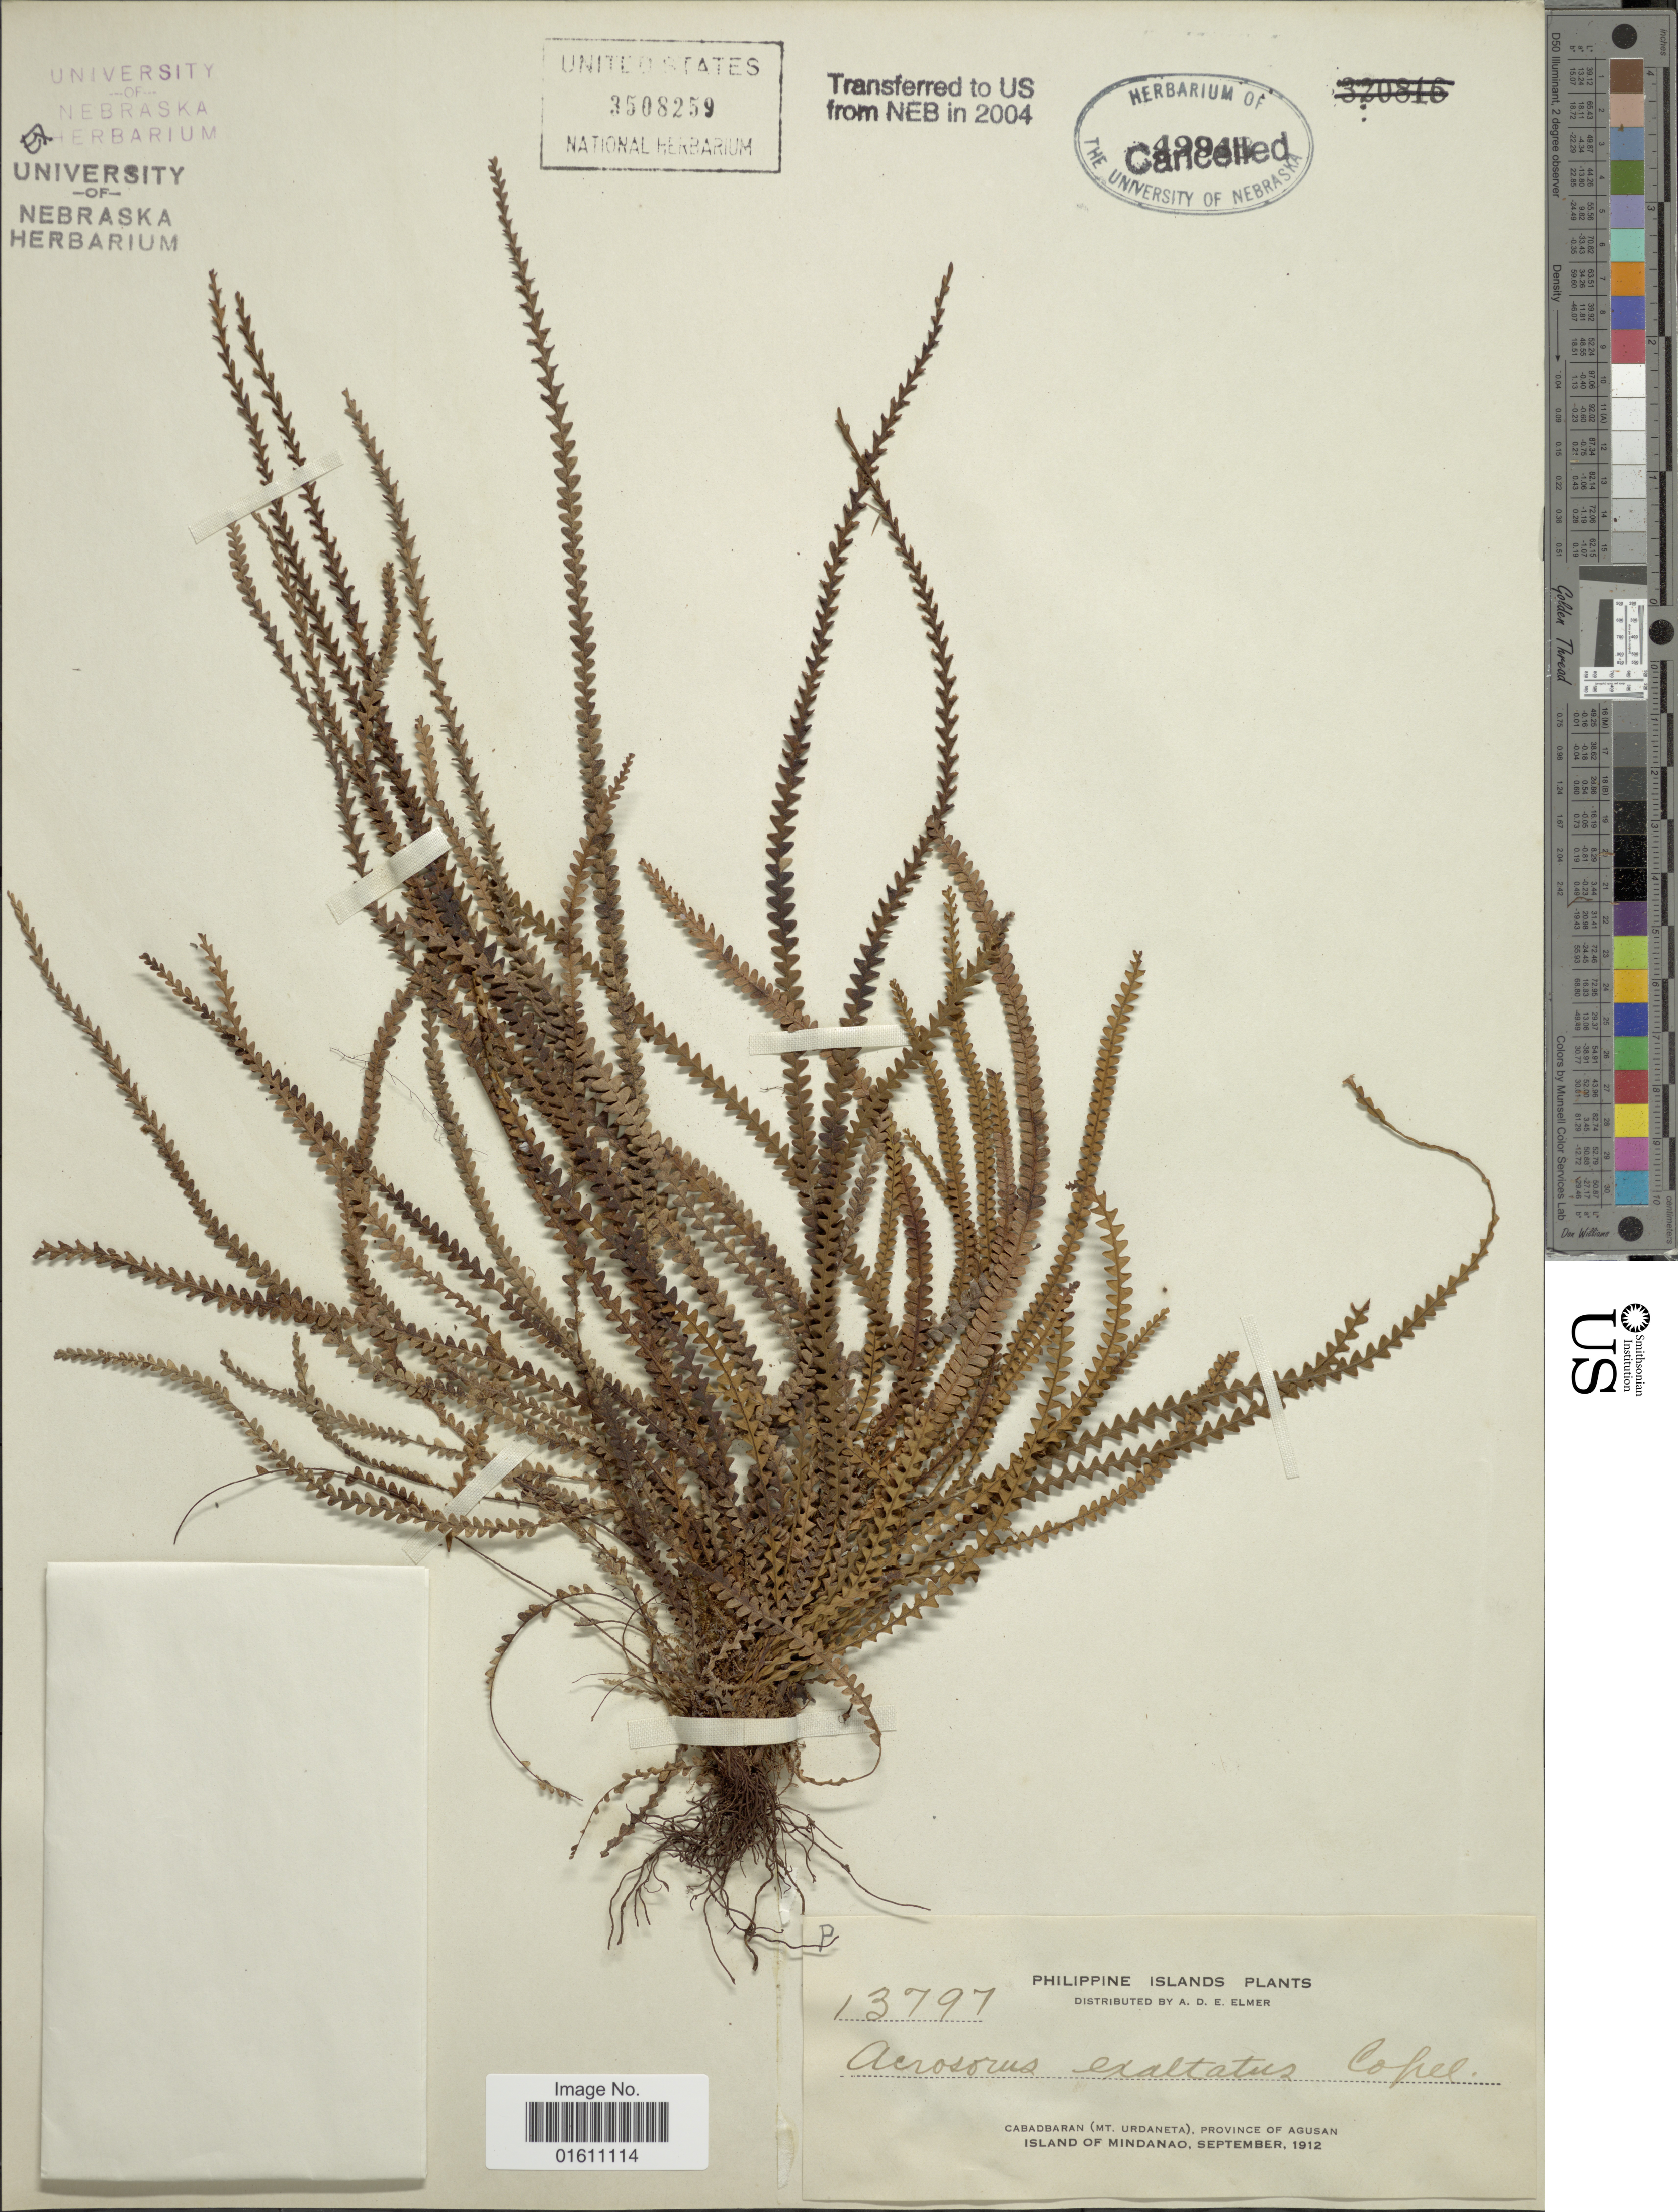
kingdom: Plantae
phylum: Tracheophyta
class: Polypodiopsida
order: Polypodiales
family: Polypodiaceae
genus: Acrosorus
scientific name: Acrosorus exaltatus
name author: Copel.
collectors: A. D. E. Elmer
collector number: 13797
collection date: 1912-09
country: Philippines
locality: Philippines Islands, Cabadbaran (Mt. Urdaneta), Province of Agusan, Island of Mindanao.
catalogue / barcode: US 3508259